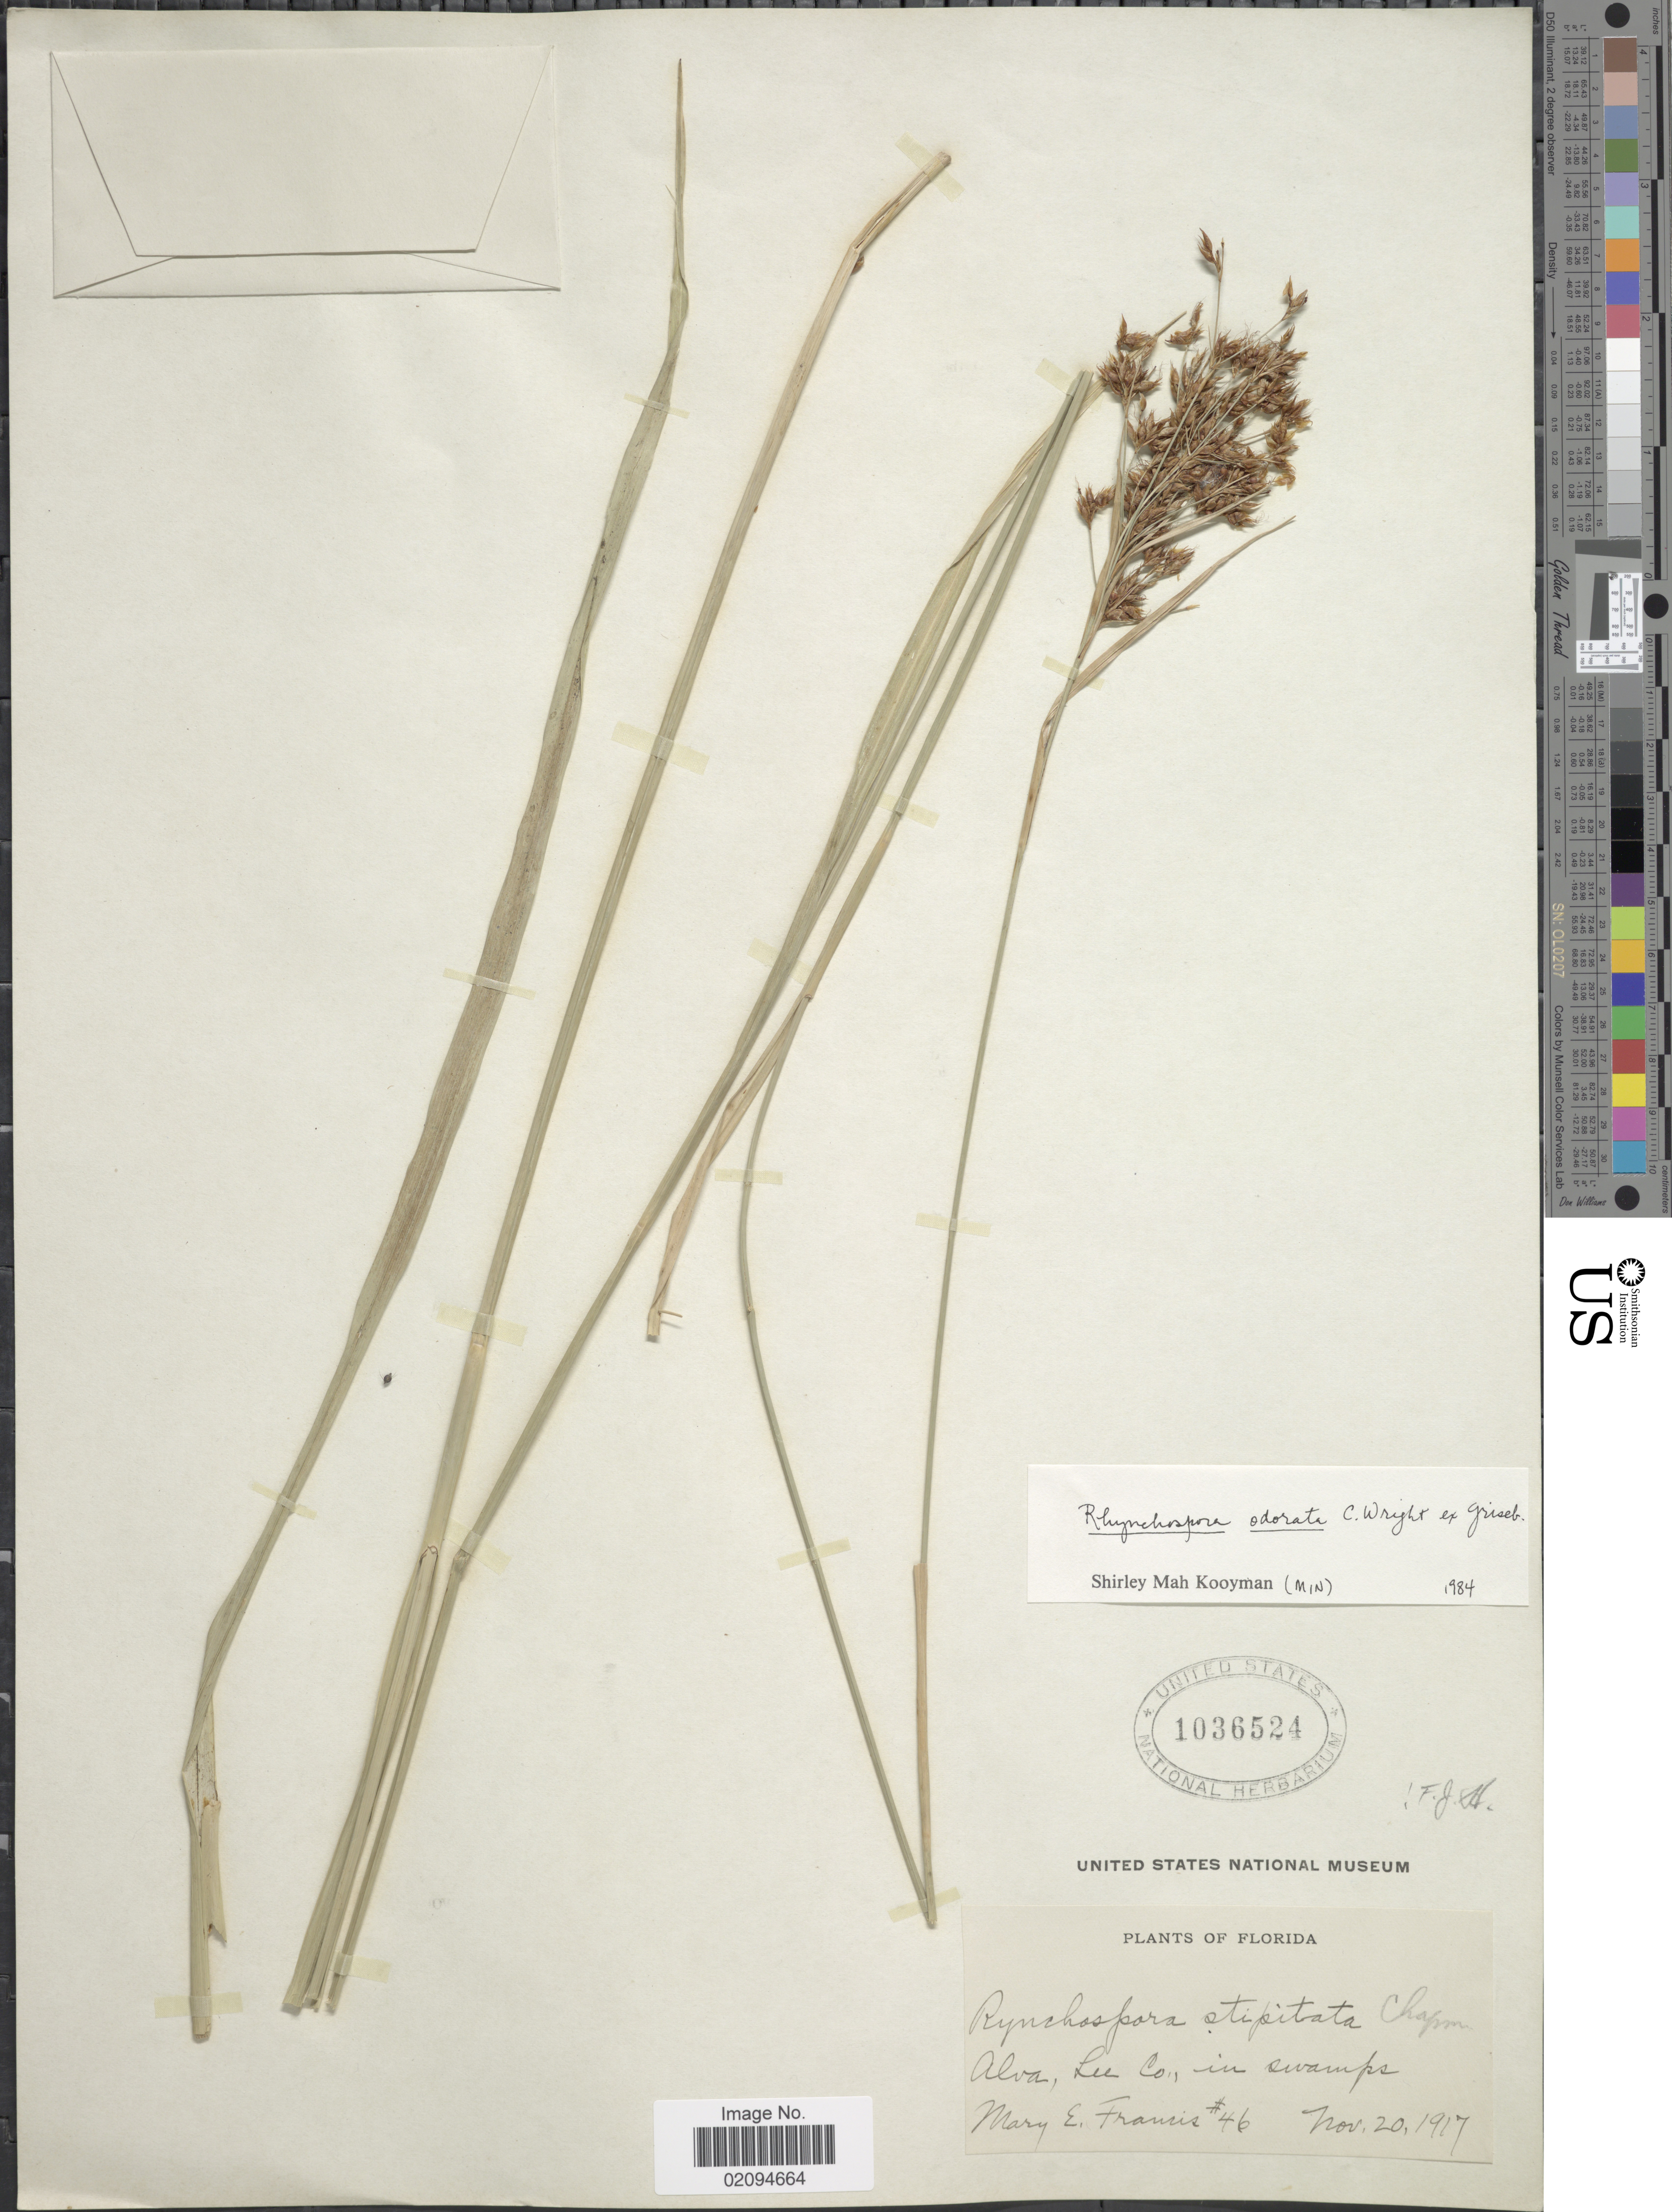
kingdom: Plantae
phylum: Tracheophyta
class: Liliopsida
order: Poales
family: Cyperaceae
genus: Rhynchospora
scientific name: Rhynchospora odorata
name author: C. Wright ex Griseb.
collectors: M. E. Francis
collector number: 46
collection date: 1917-11-20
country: United States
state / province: Florida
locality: Alva, Lee Co.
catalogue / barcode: US 1036524